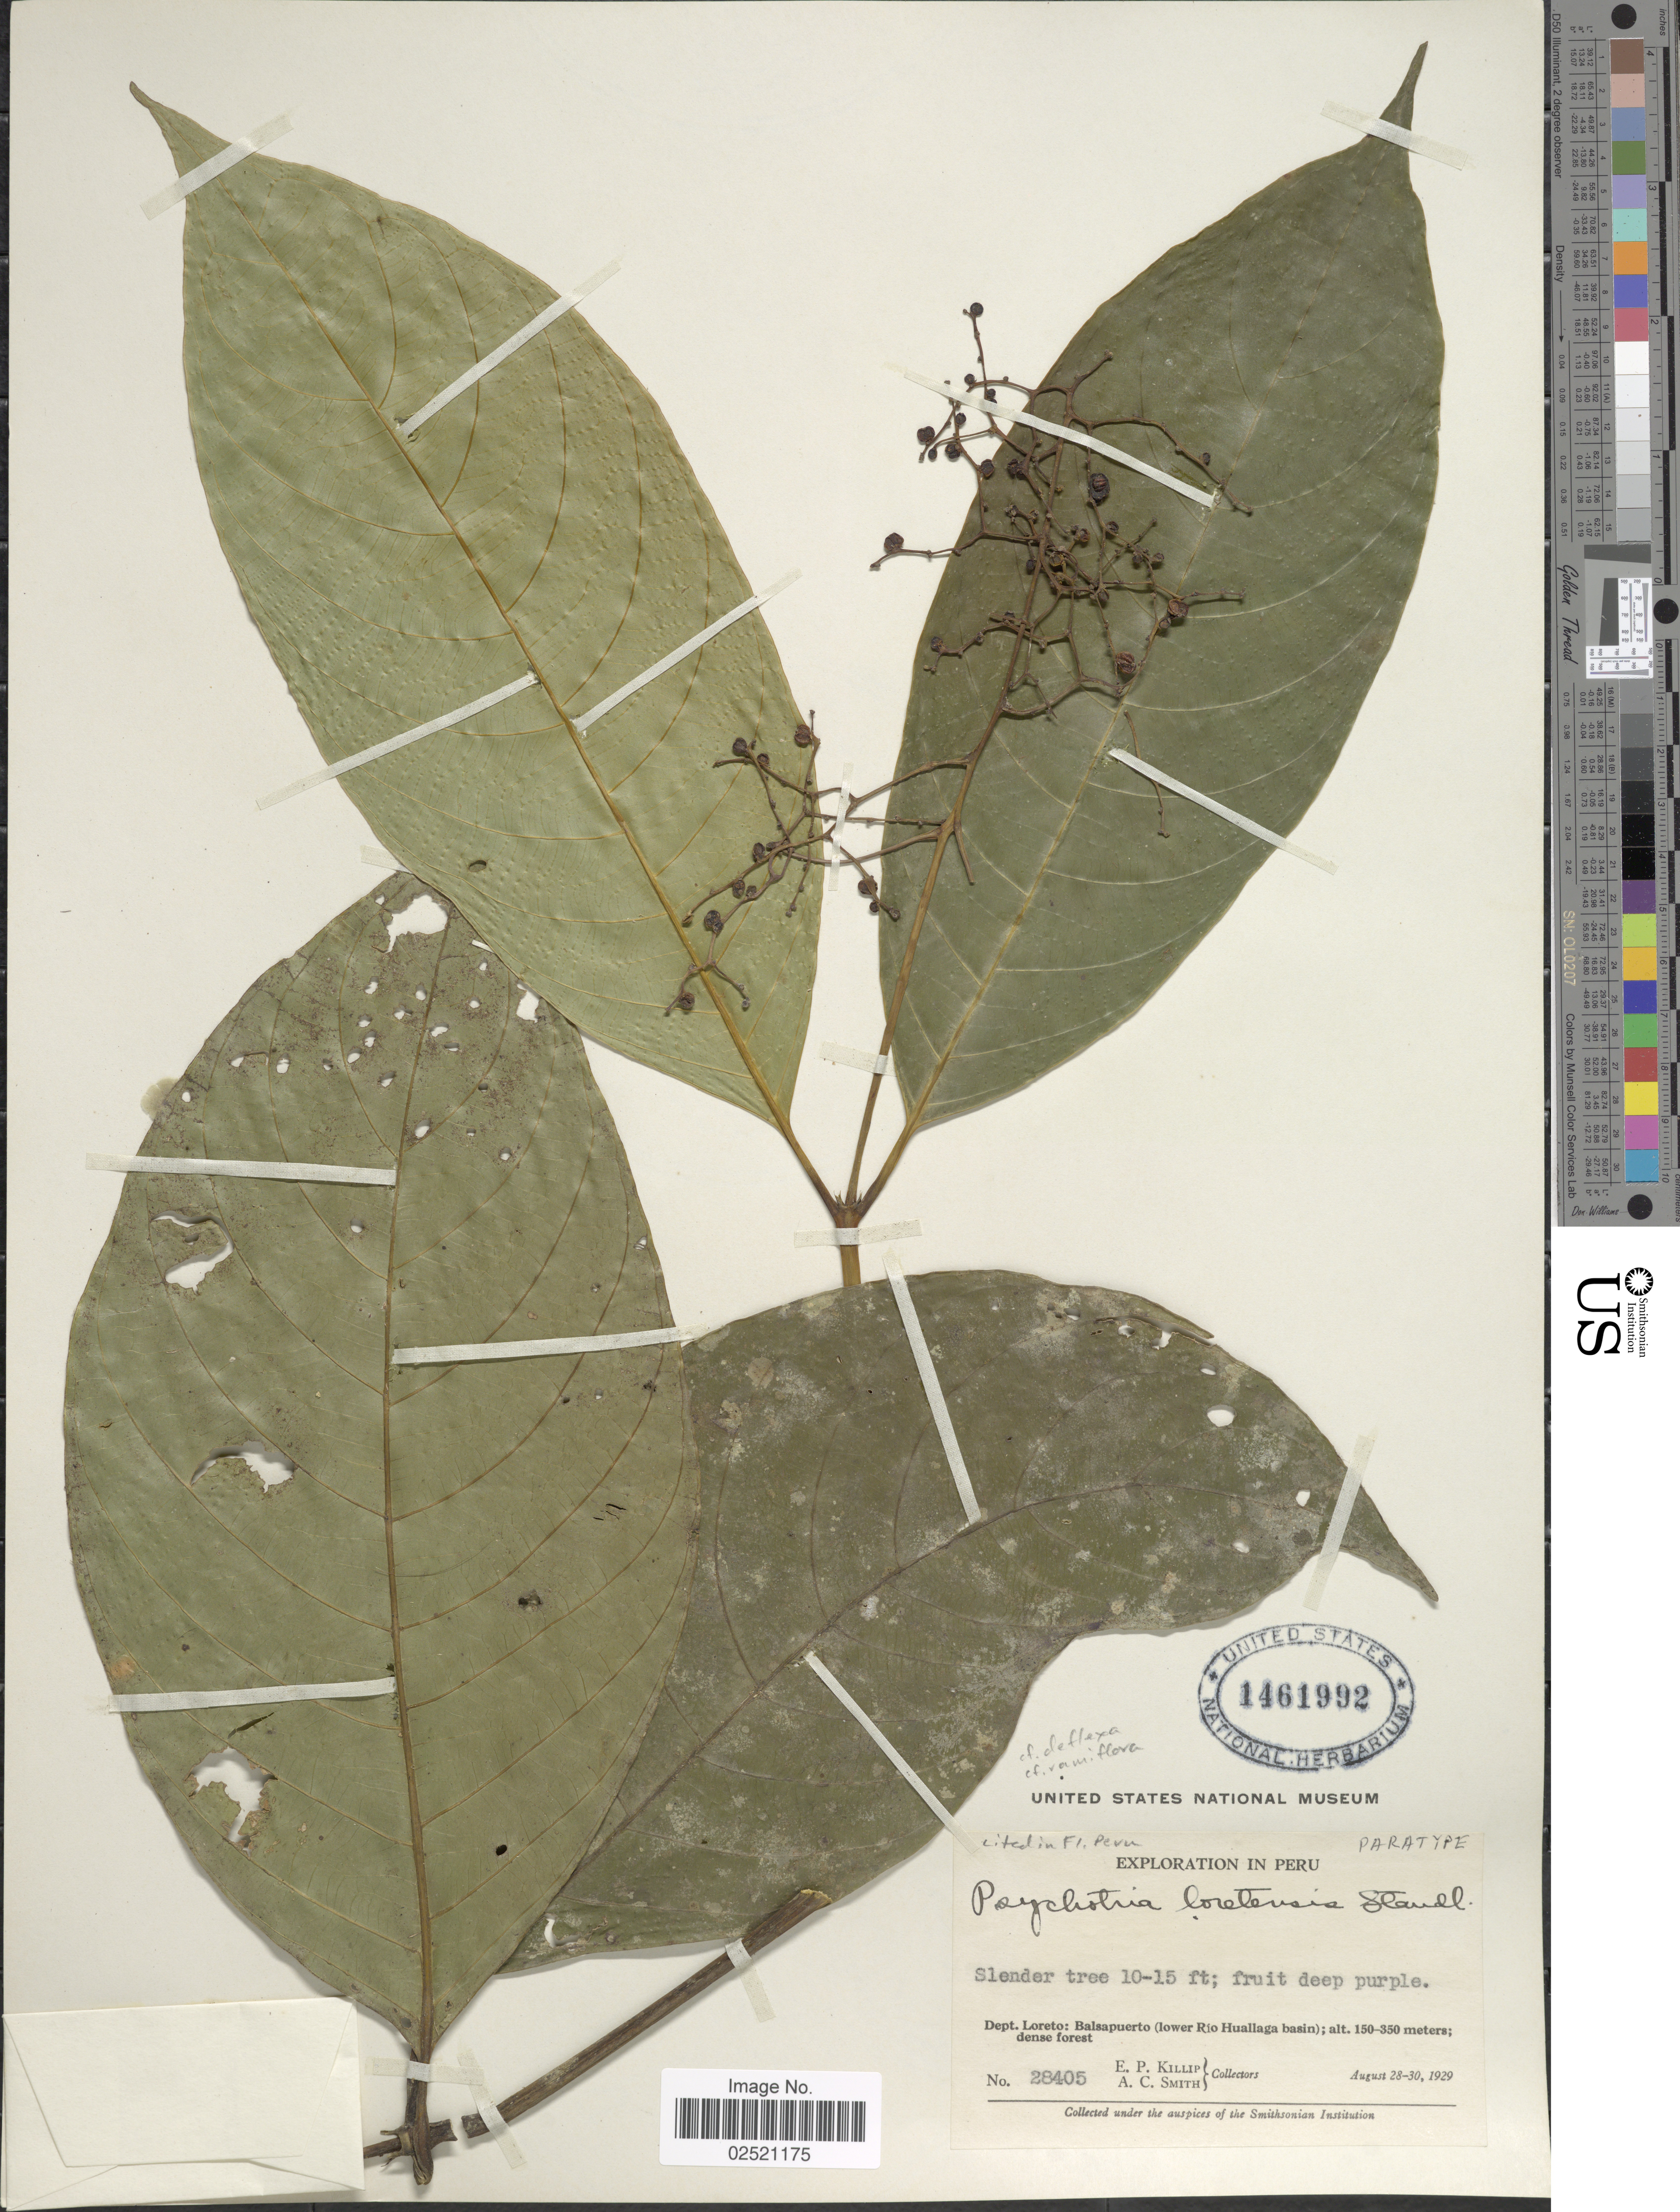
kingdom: Plantae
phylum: Tracheophyta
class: Magnoliopsida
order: Gentianales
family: Rubiaceae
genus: Psychotria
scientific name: Psychotria deflexa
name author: DC.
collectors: E. P. Killip & A. C. Smith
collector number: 28405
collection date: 1929-08-28/1929-08-30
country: Peru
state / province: Loreto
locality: Balsapuerto (lower Rio Huallaga basin).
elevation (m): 150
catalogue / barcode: US 1461992